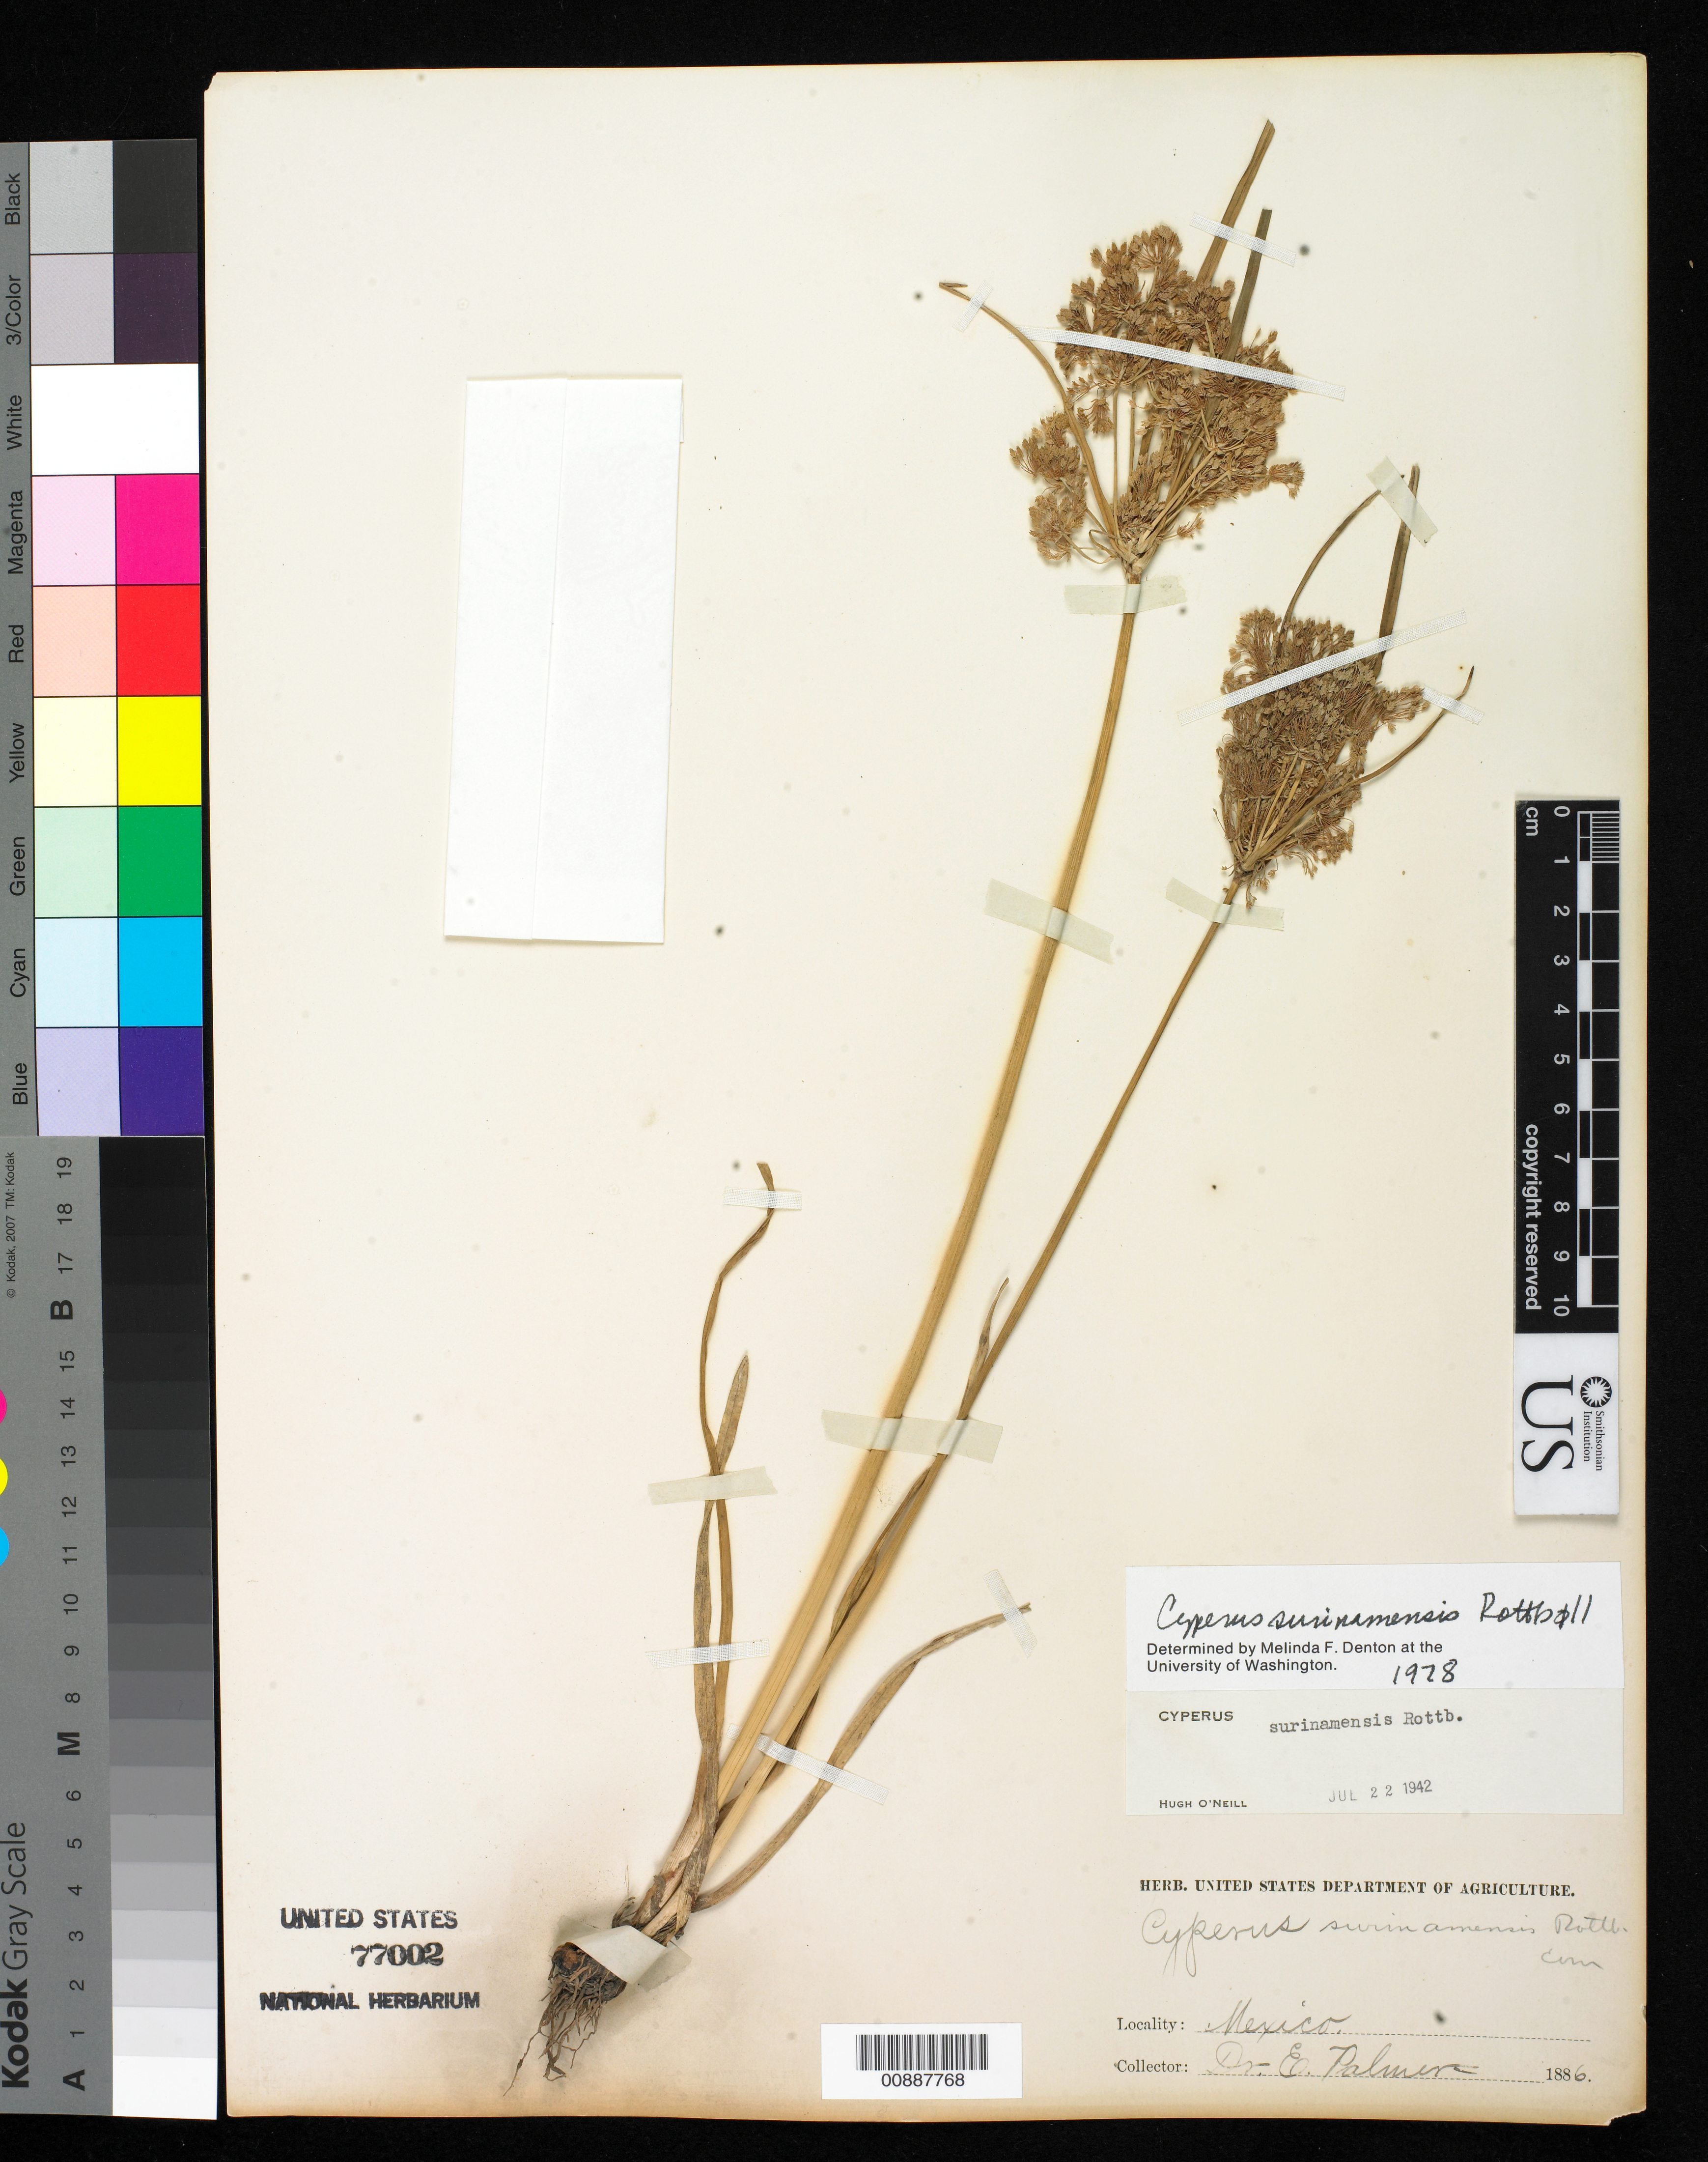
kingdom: Plantae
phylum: Tracheophyta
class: Liliopsida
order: Poales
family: Cyperaceae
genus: Cyperus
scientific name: Cyperus surinamensis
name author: Rottb.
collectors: E. Palmer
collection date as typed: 1886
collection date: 1886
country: Mexico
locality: Mexico.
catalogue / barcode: US 77002